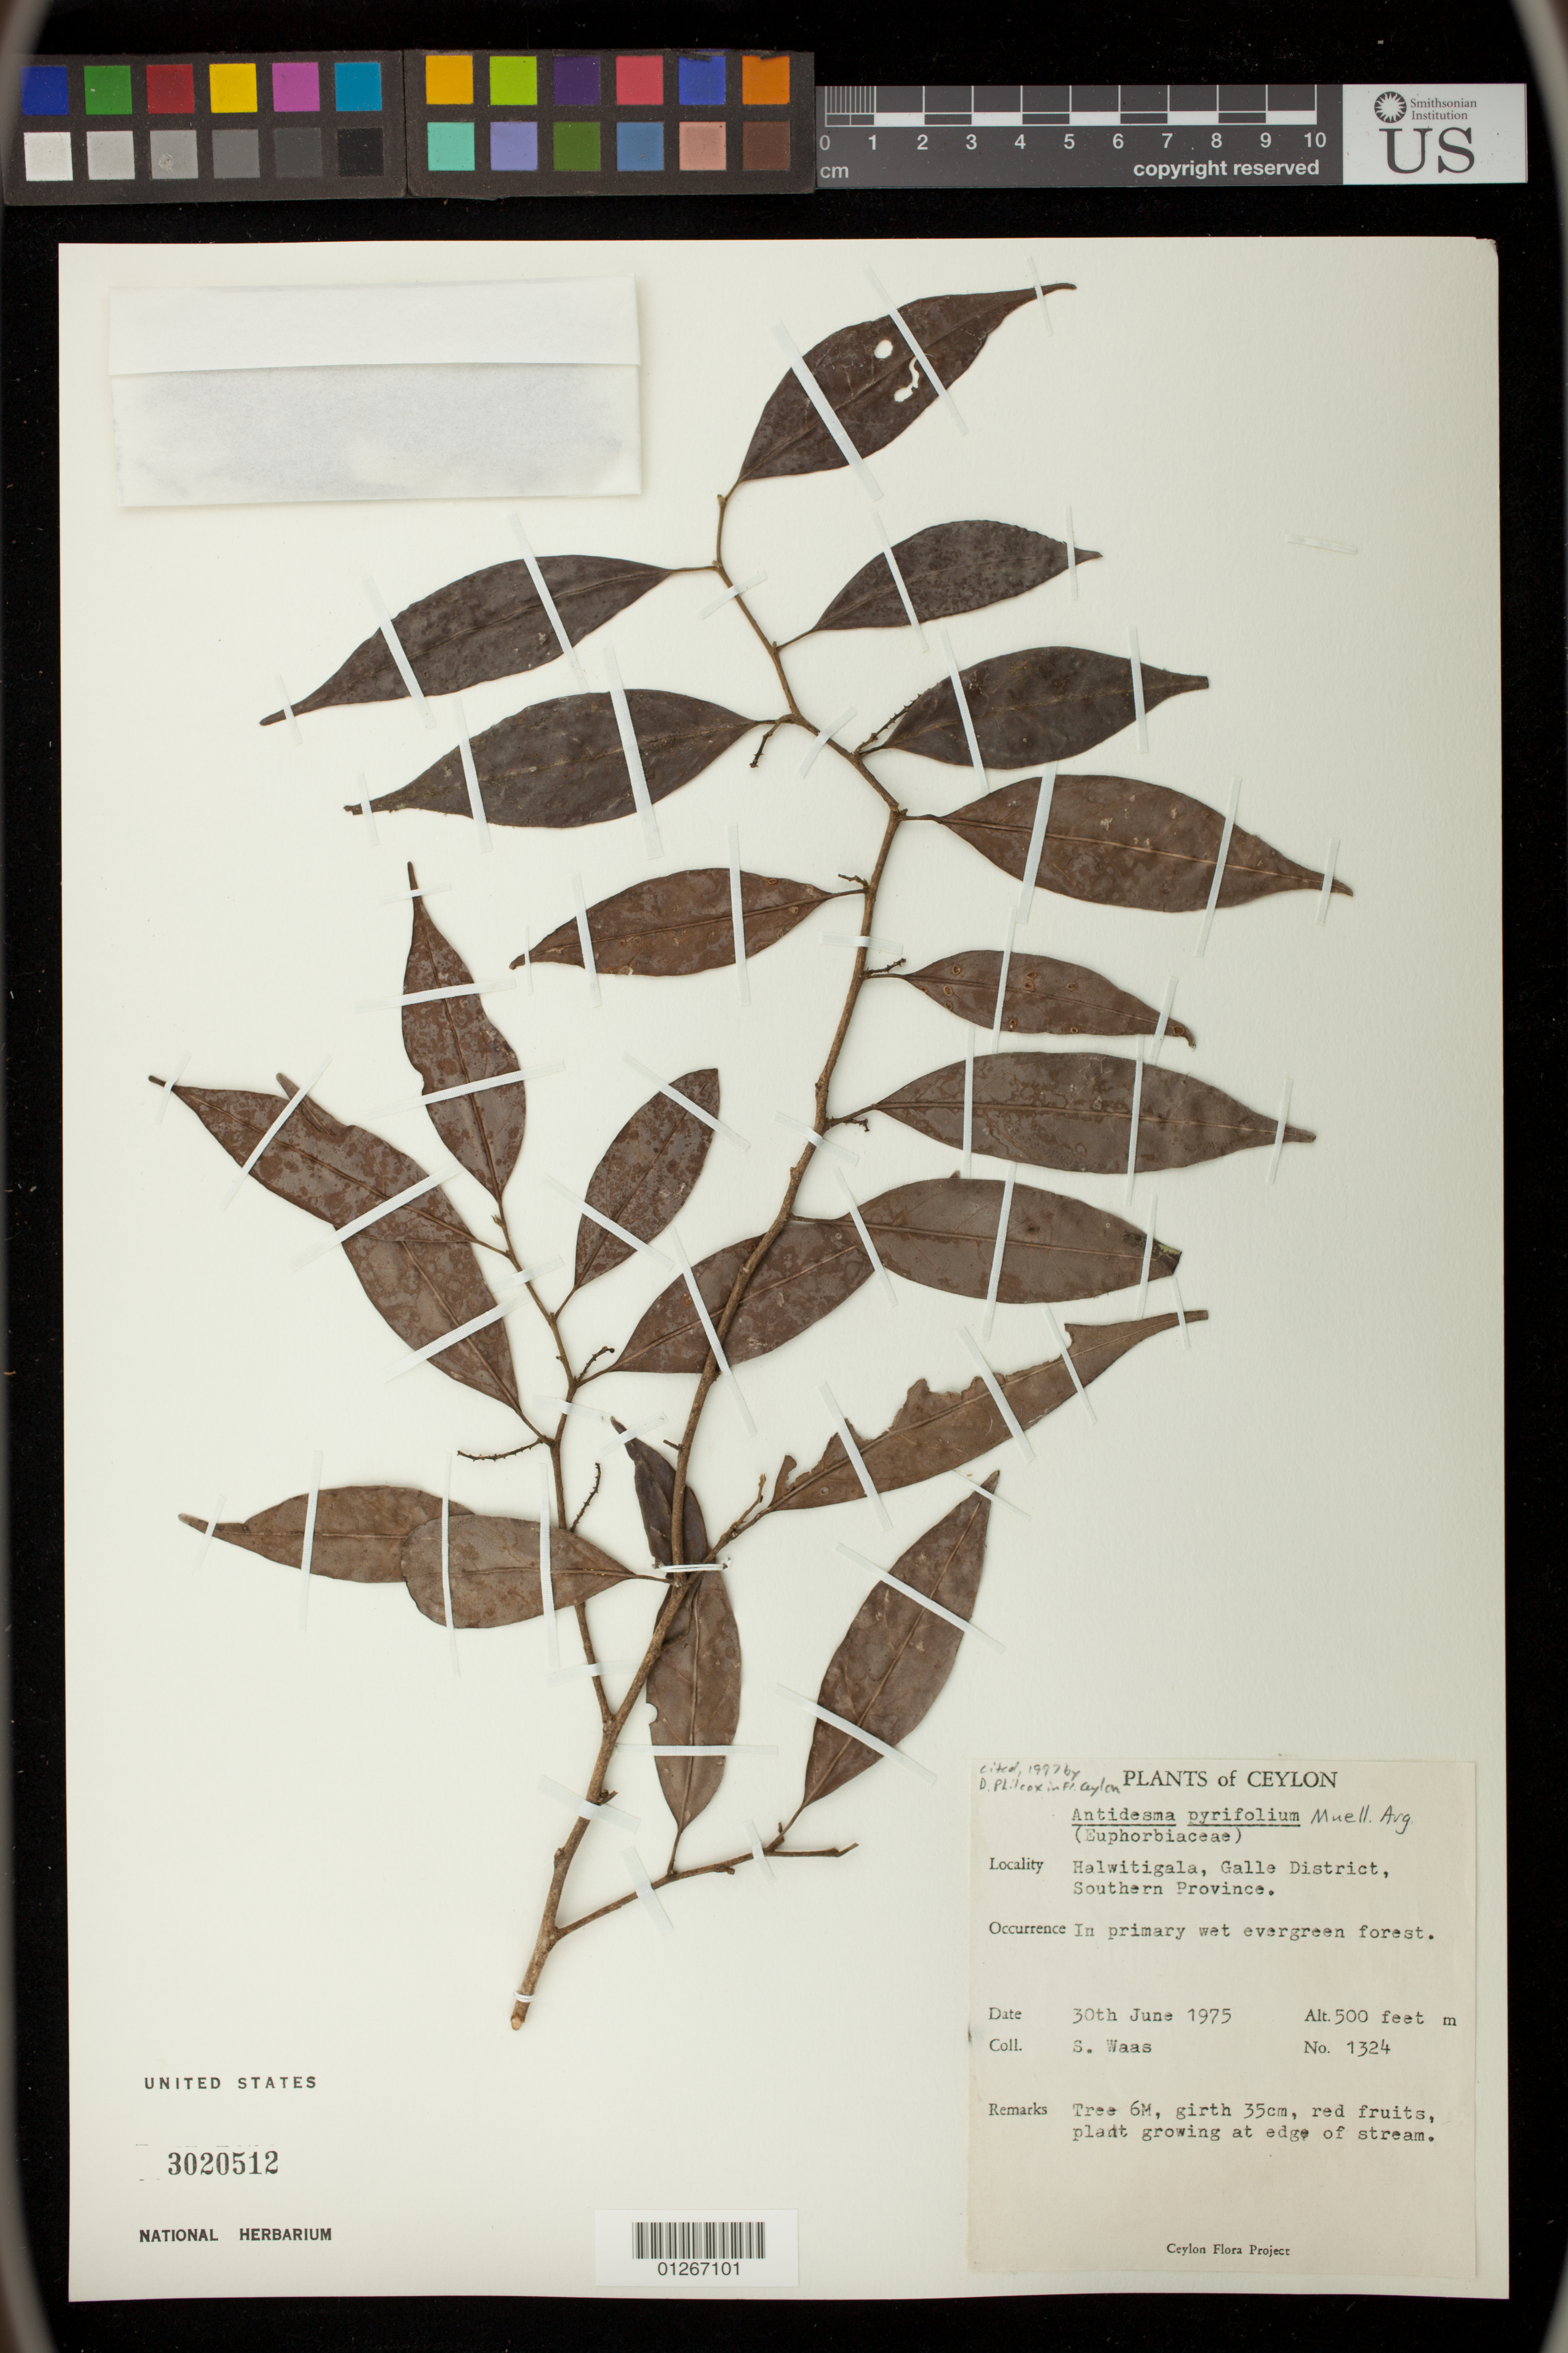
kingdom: Plantae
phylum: Tracheophyta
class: Magnoliopsida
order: Malpighiales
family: Phyllanthaceae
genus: Antidesma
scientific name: Antidesma pyrifolium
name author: Müll. Arg.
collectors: S. Waas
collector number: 1324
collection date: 1975-06-30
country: Sri Lanka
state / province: Southern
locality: Halwitigala, Galle District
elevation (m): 152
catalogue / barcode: US 3020512